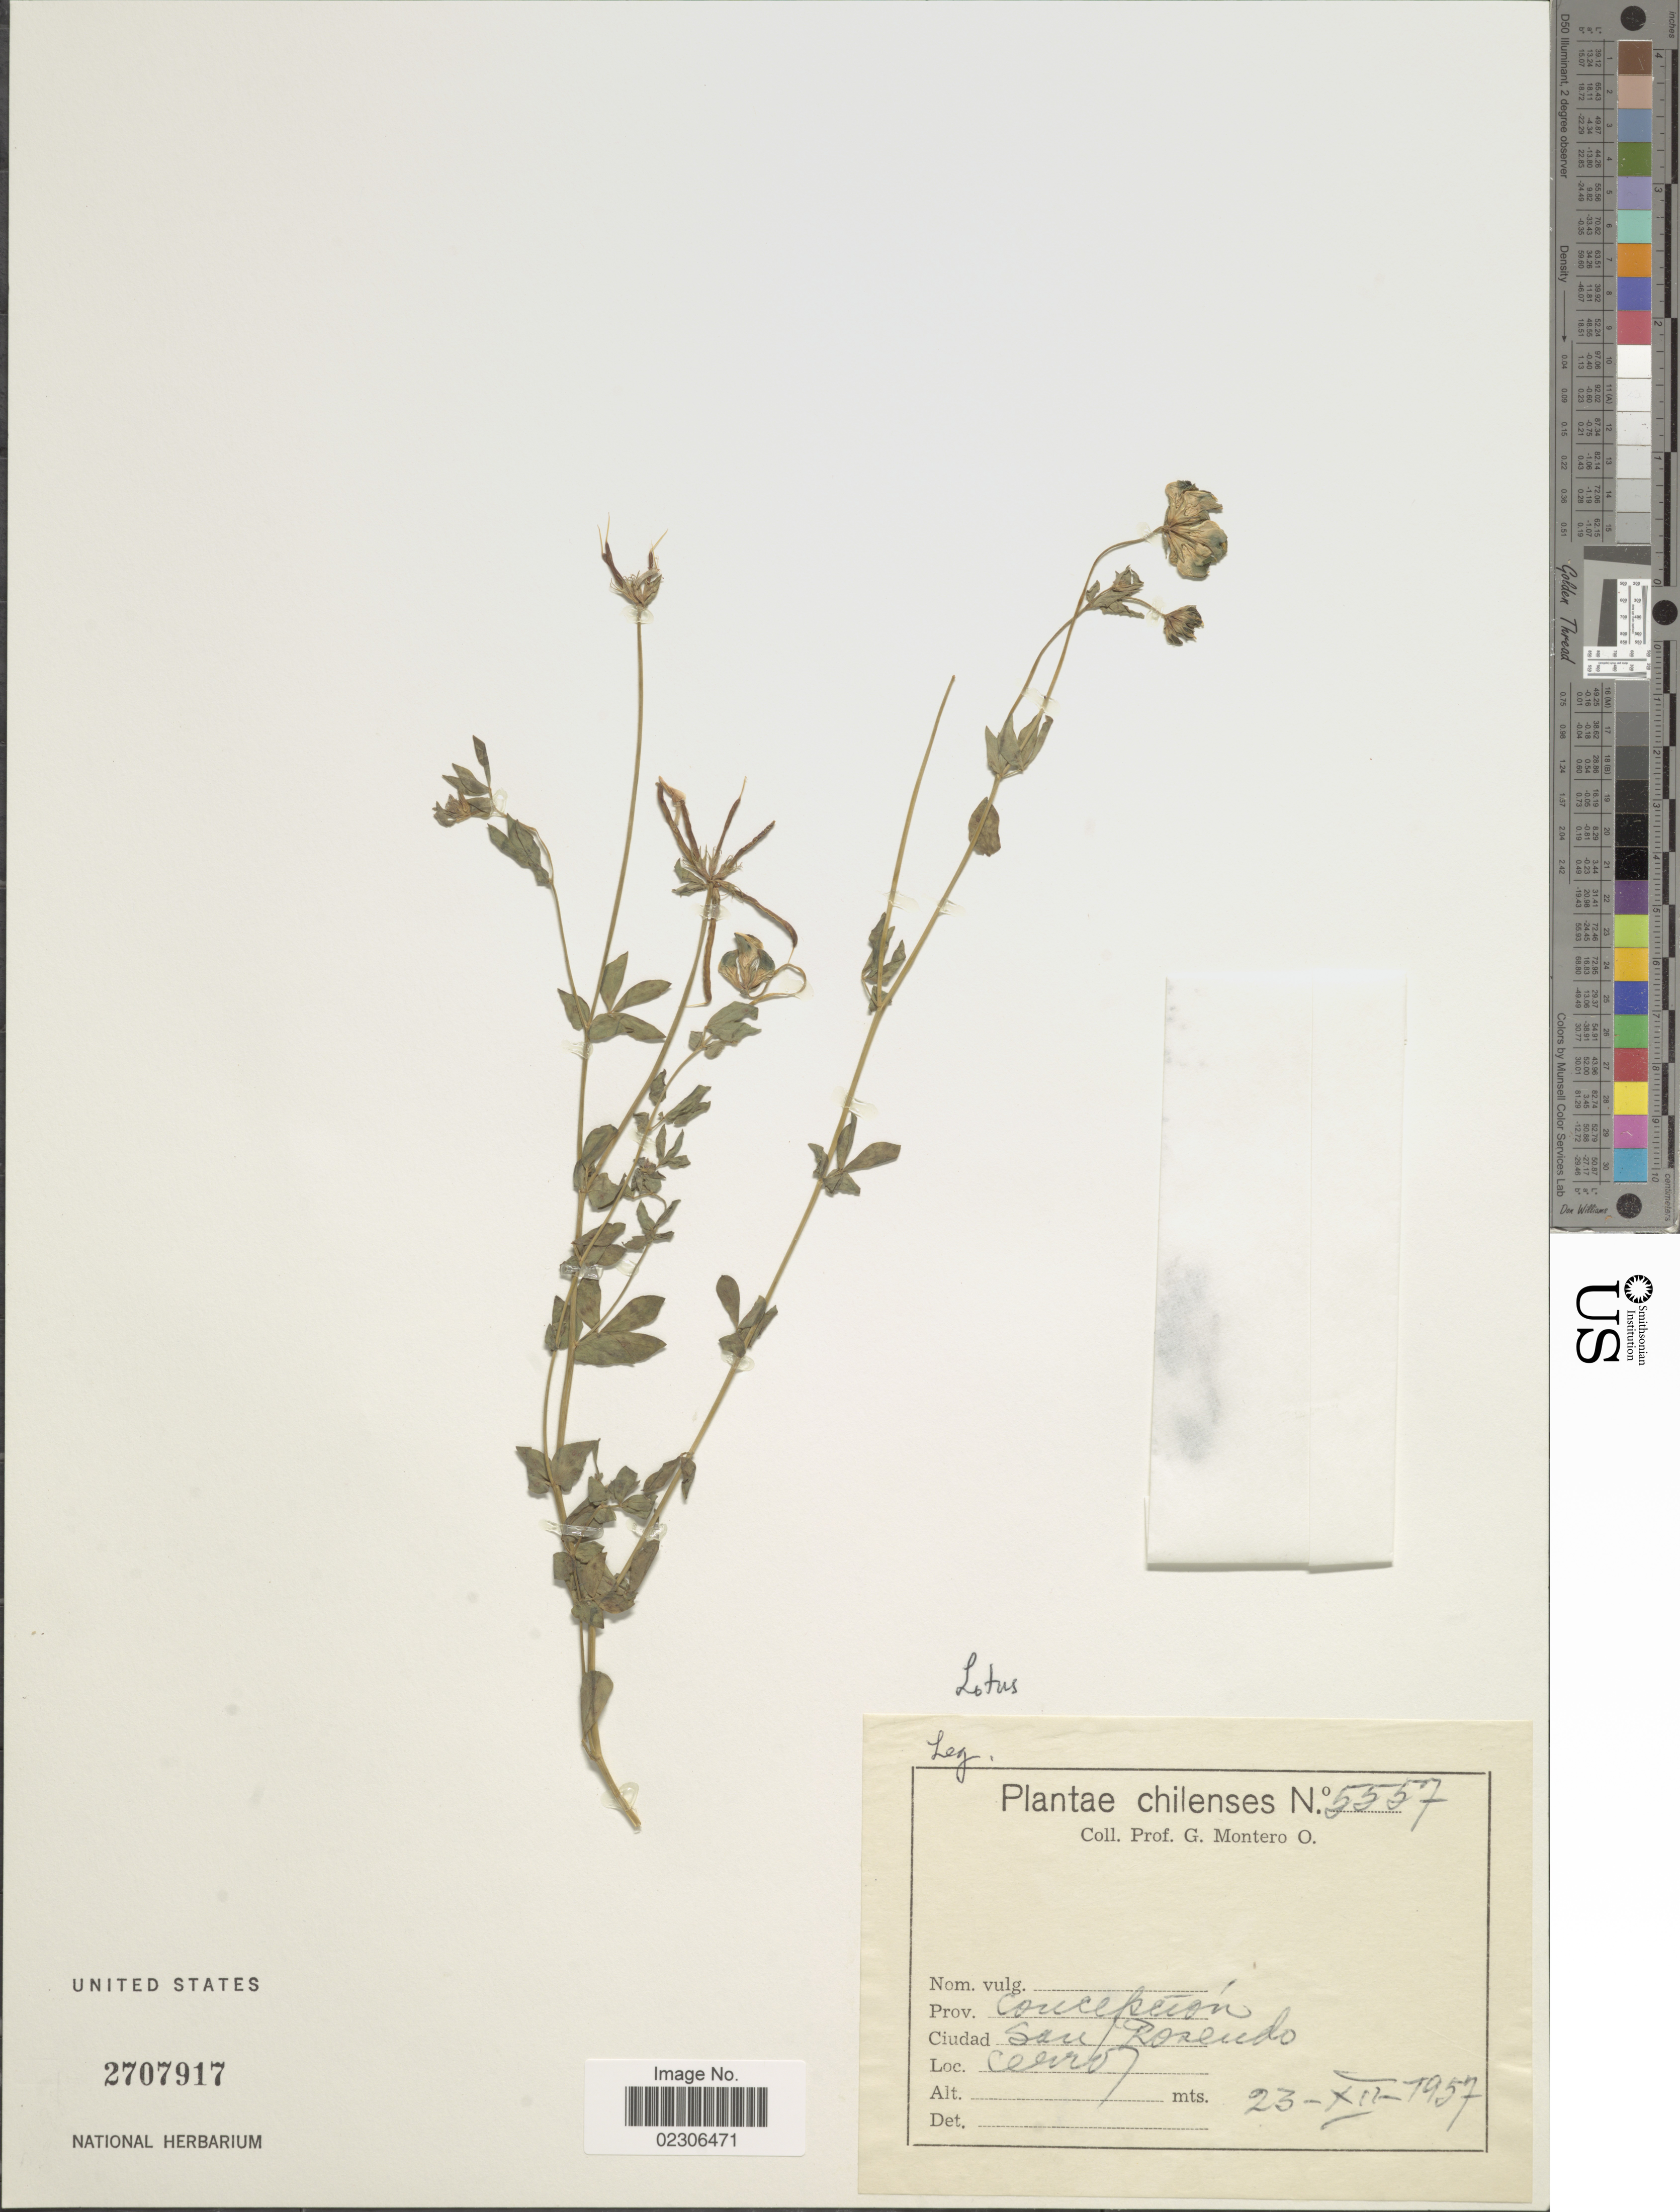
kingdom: Plantae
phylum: Tracheophyta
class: Magnoliopsida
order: Fabales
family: Fabaceae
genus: Lotus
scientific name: Lotus corniculatus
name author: L.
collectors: G. Montero O.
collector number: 5557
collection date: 1957-12-23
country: Chile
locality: Prov. Concepecion, San Rosendo.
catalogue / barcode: US 2707917